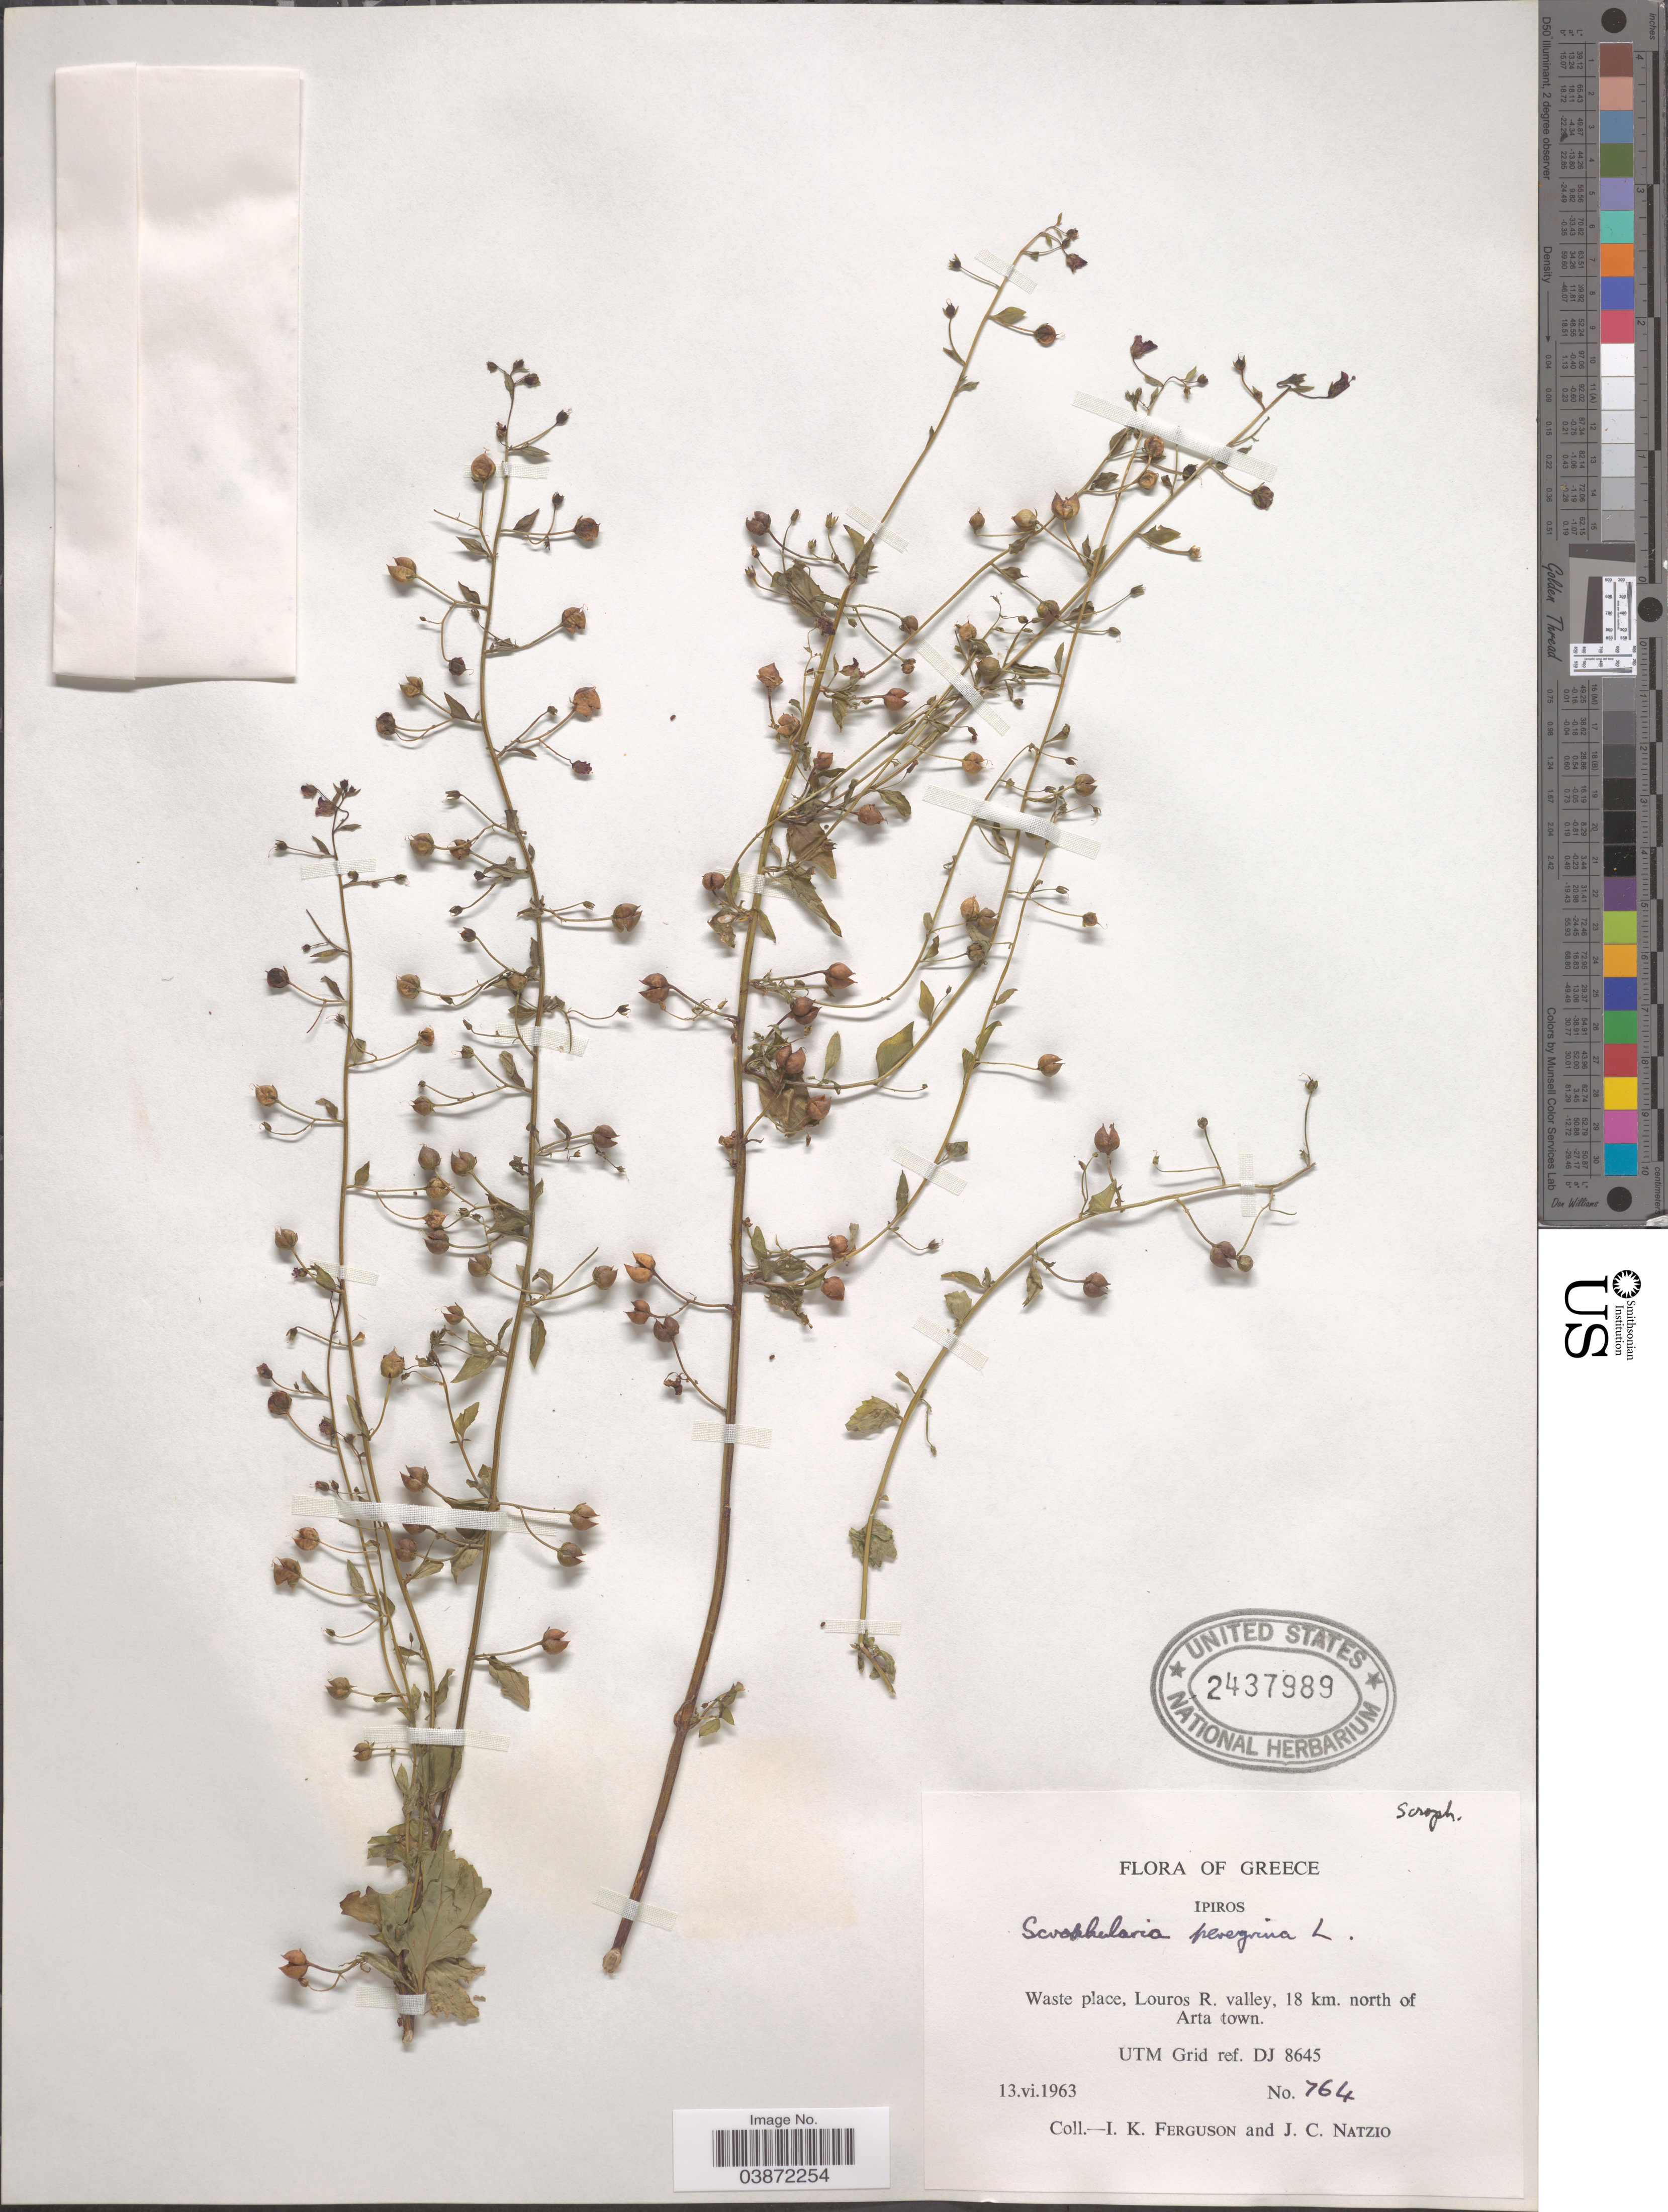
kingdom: Plantae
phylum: Tracheophyta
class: Magnoliopsida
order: Lamiales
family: Scrophulariaceae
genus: Scrophularia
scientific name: Scrophularia peregrina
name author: L.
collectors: I. K. Ferguson & J. Natzio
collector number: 764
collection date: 1963-06-13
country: Greece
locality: Ipiros. Louros R. valley, 18 km. north of Arta town. UTM Grid ref. DJ 8645.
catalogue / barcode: US 2437989